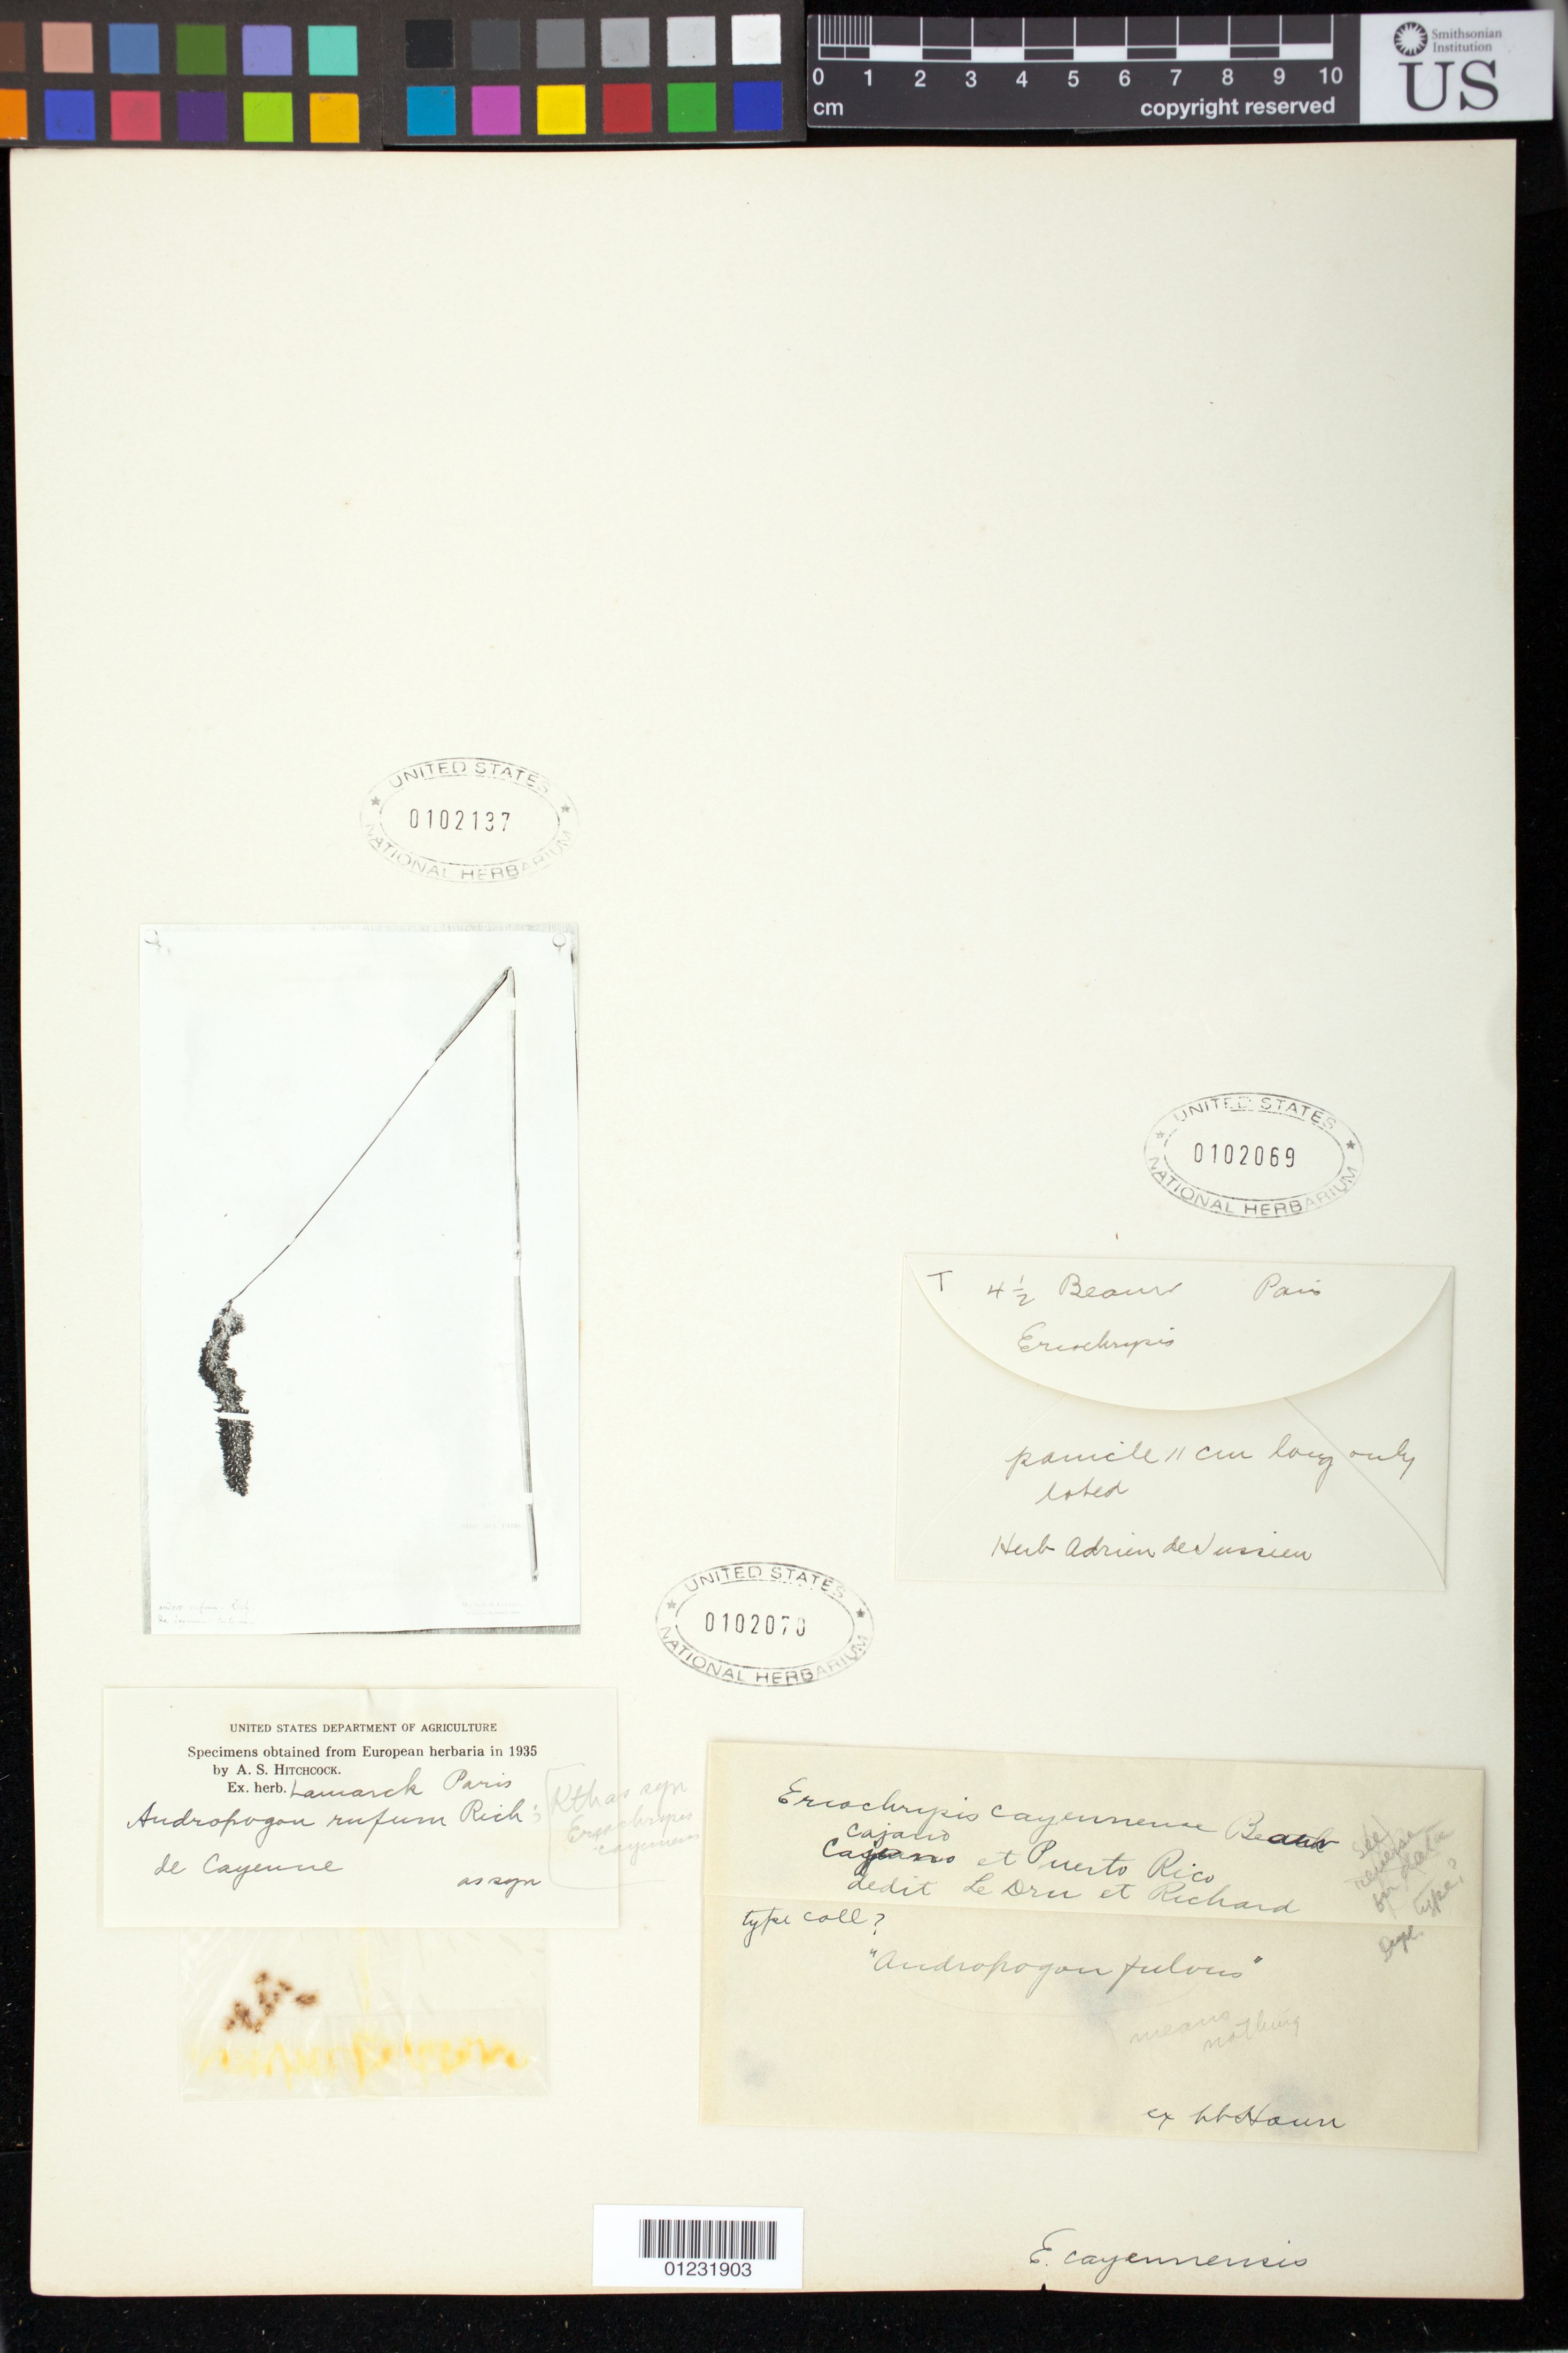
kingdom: Plantae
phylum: Tracheophyta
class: Liliopsida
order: Poales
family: Poaceae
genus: Eriochrysis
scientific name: Eriochrysis cayennensis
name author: P. Beauv.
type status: Type Fragment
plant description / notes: Fragmentary material of type (?) specimen ex herb. Adr. Jussieu (Paris)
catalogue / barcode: US 102069-3